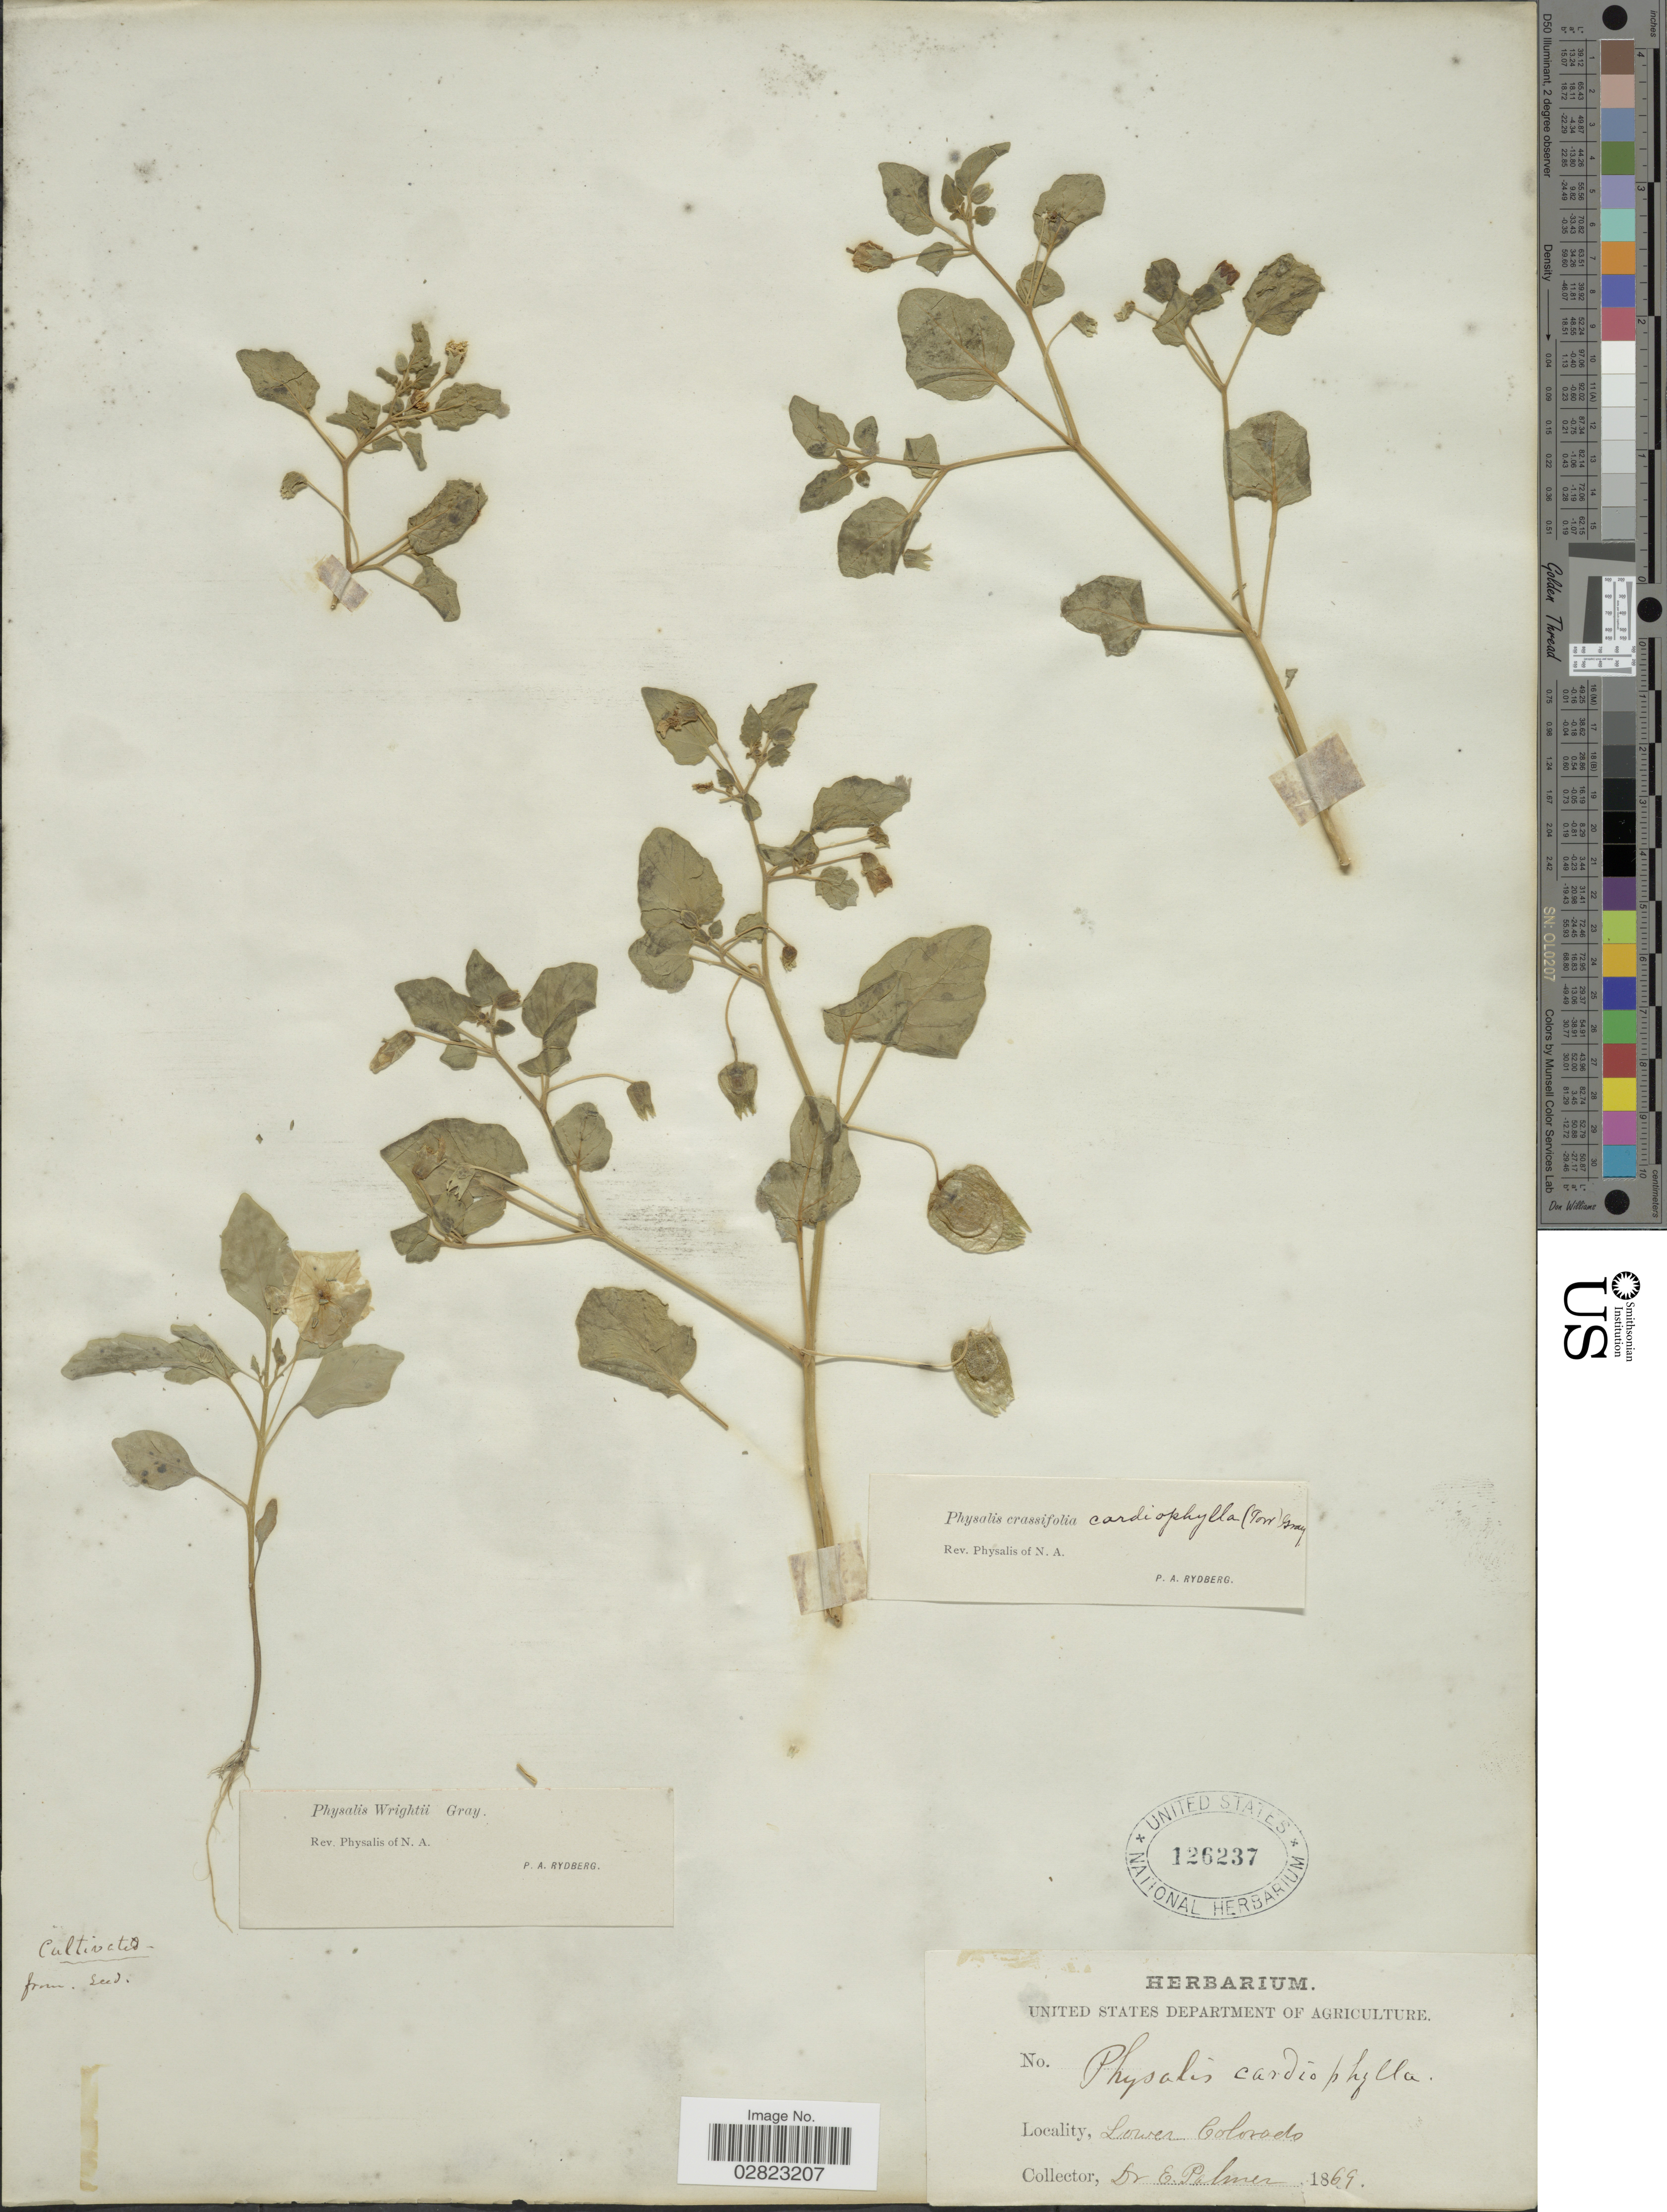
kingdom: Plantae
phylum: Tracheophyta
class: Magnoliopsida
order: Solanales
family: Solanaceae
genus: Physalis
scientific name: Physalis crassifolia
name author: Benth.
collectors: E. Palmer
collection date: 1869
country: United States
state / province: Colorado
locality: Lower Colorado.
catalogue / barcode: US 126237